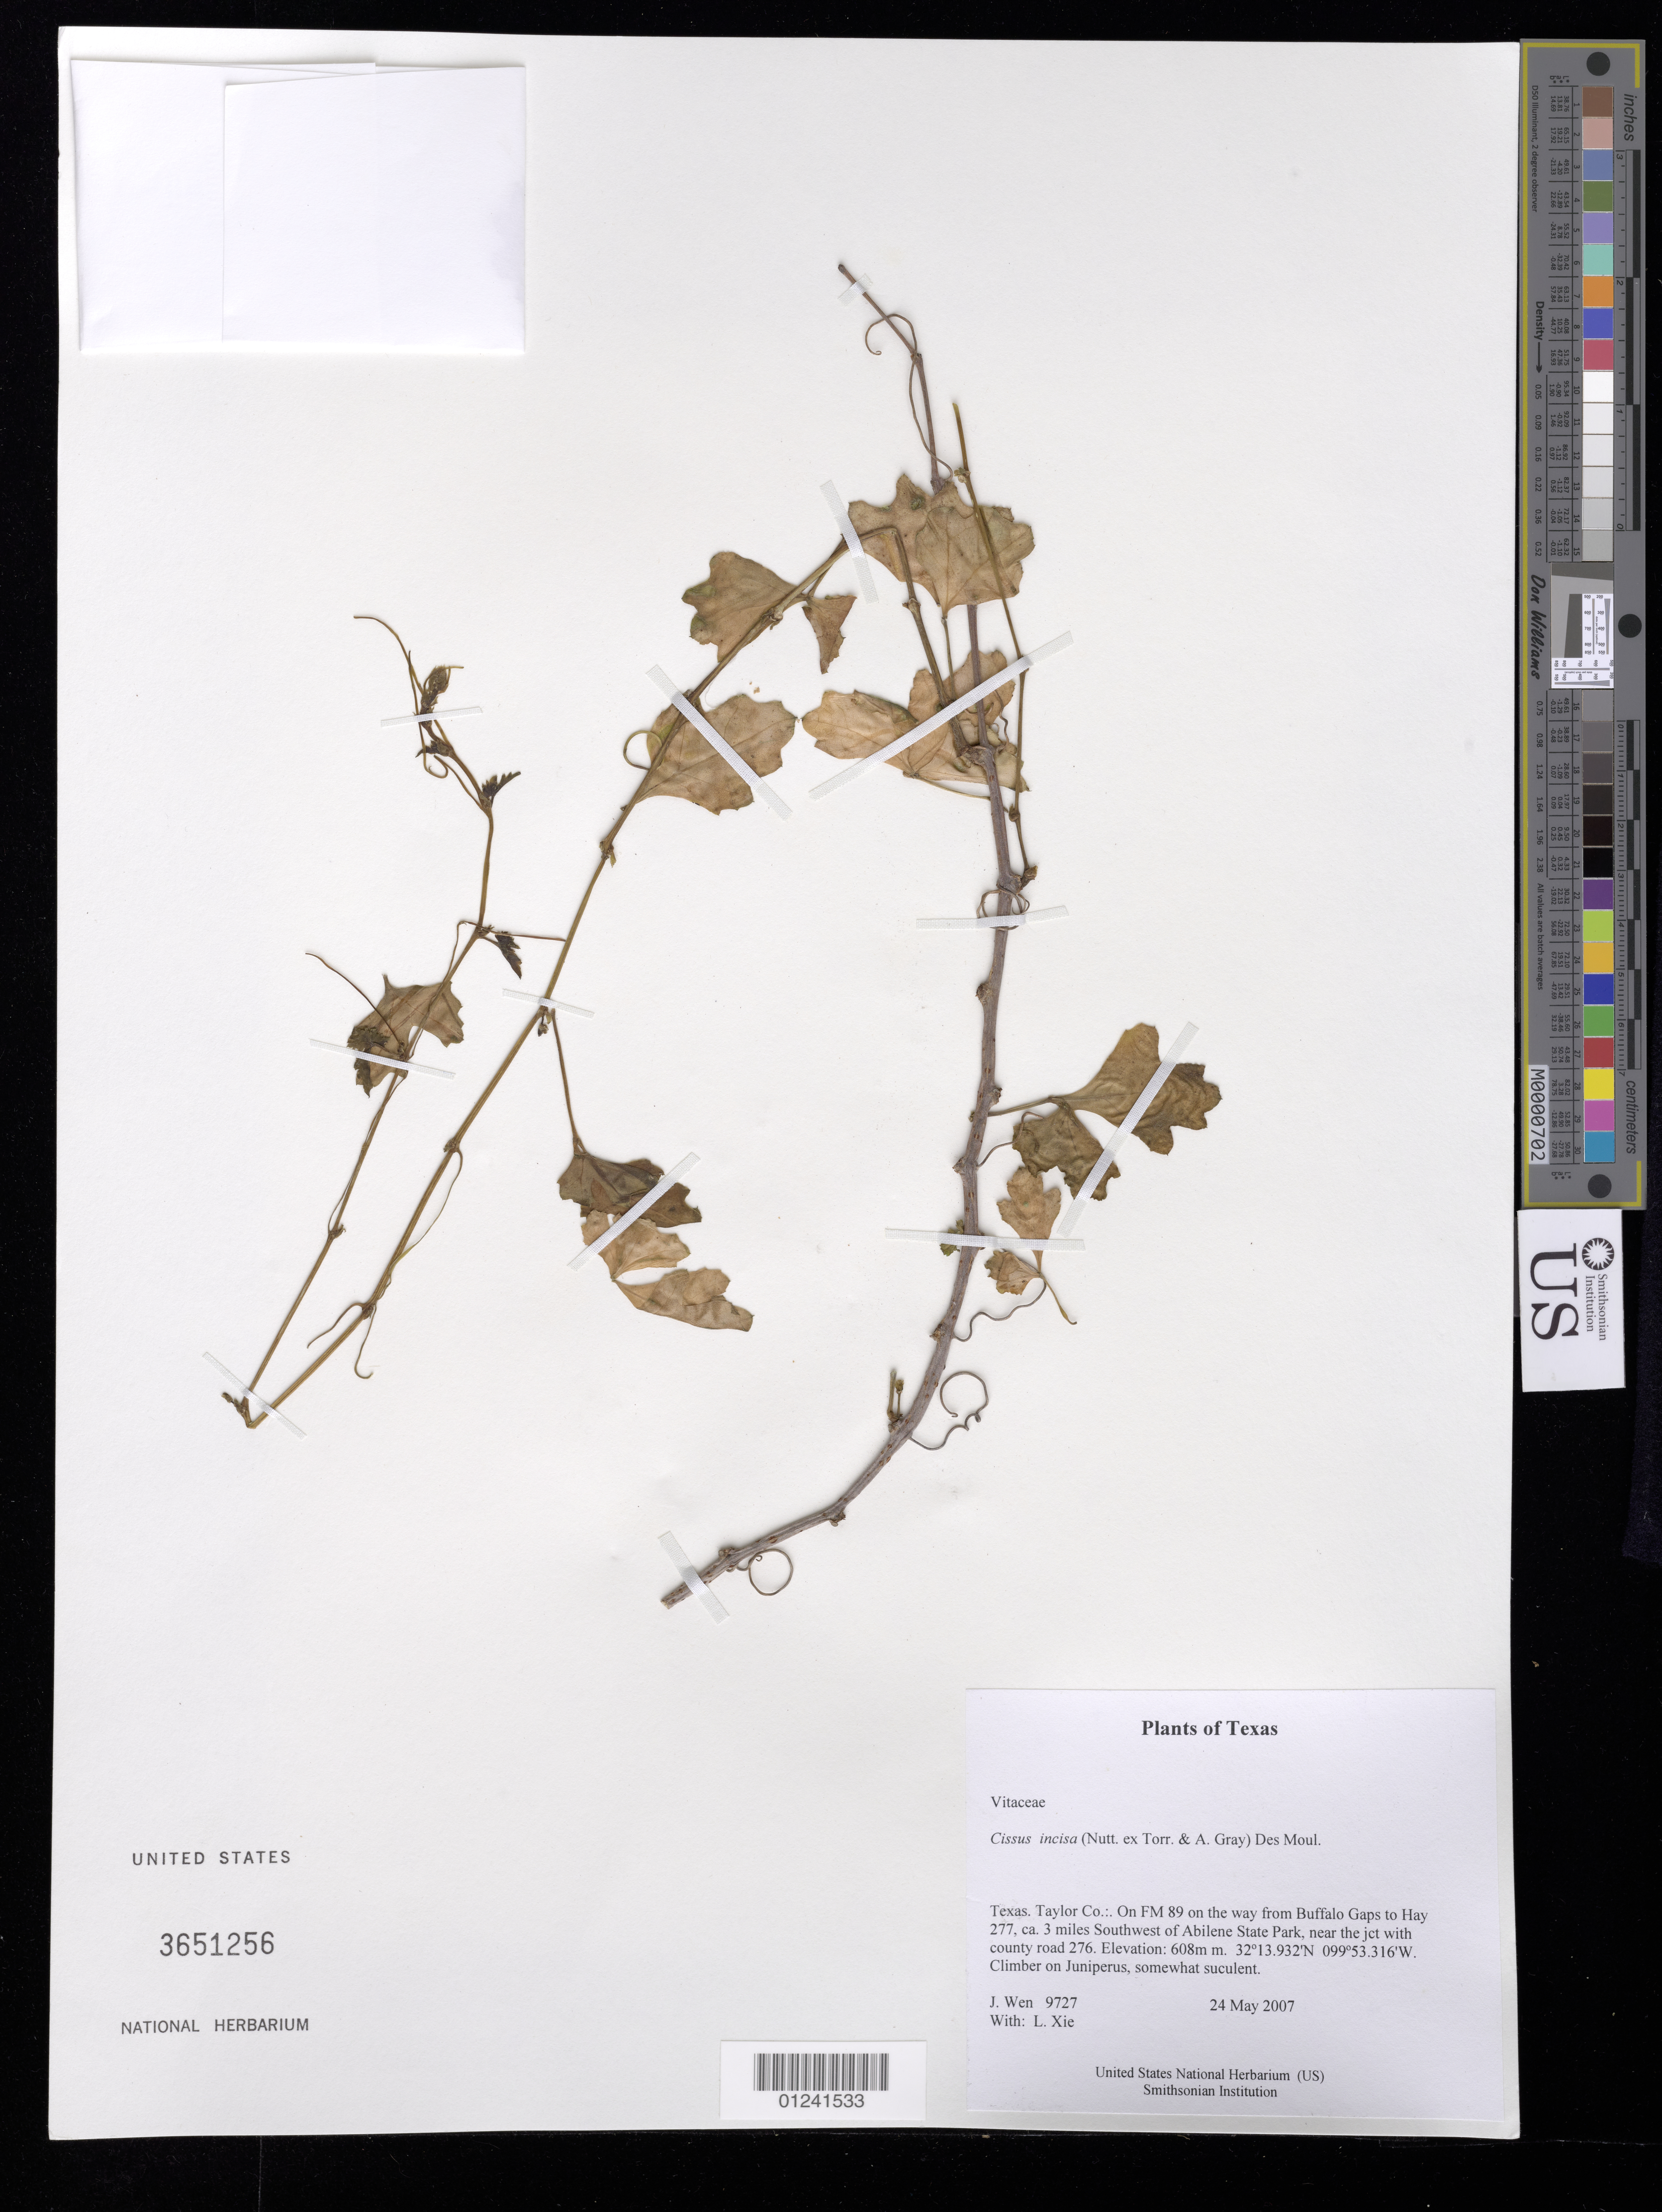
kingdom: Plantae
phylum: Tracheophyta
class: Magnoliopsida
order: Vitales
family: Vitaceae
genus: Cissus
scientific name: Cissus incisa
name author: Des Moul.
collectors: J. Wen & L. Xie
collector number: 9727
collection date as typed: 24 May 2007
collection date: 2007-05-24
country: United States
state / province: Texas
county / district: Taylor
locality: On FM 89 on the way from Buffalo Gaps to Hay 277, ca. 3 miles Southwest of Abilene State Park, near the jct with county road 276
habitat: On Juniperus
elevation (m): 608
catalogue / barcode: US 3651256